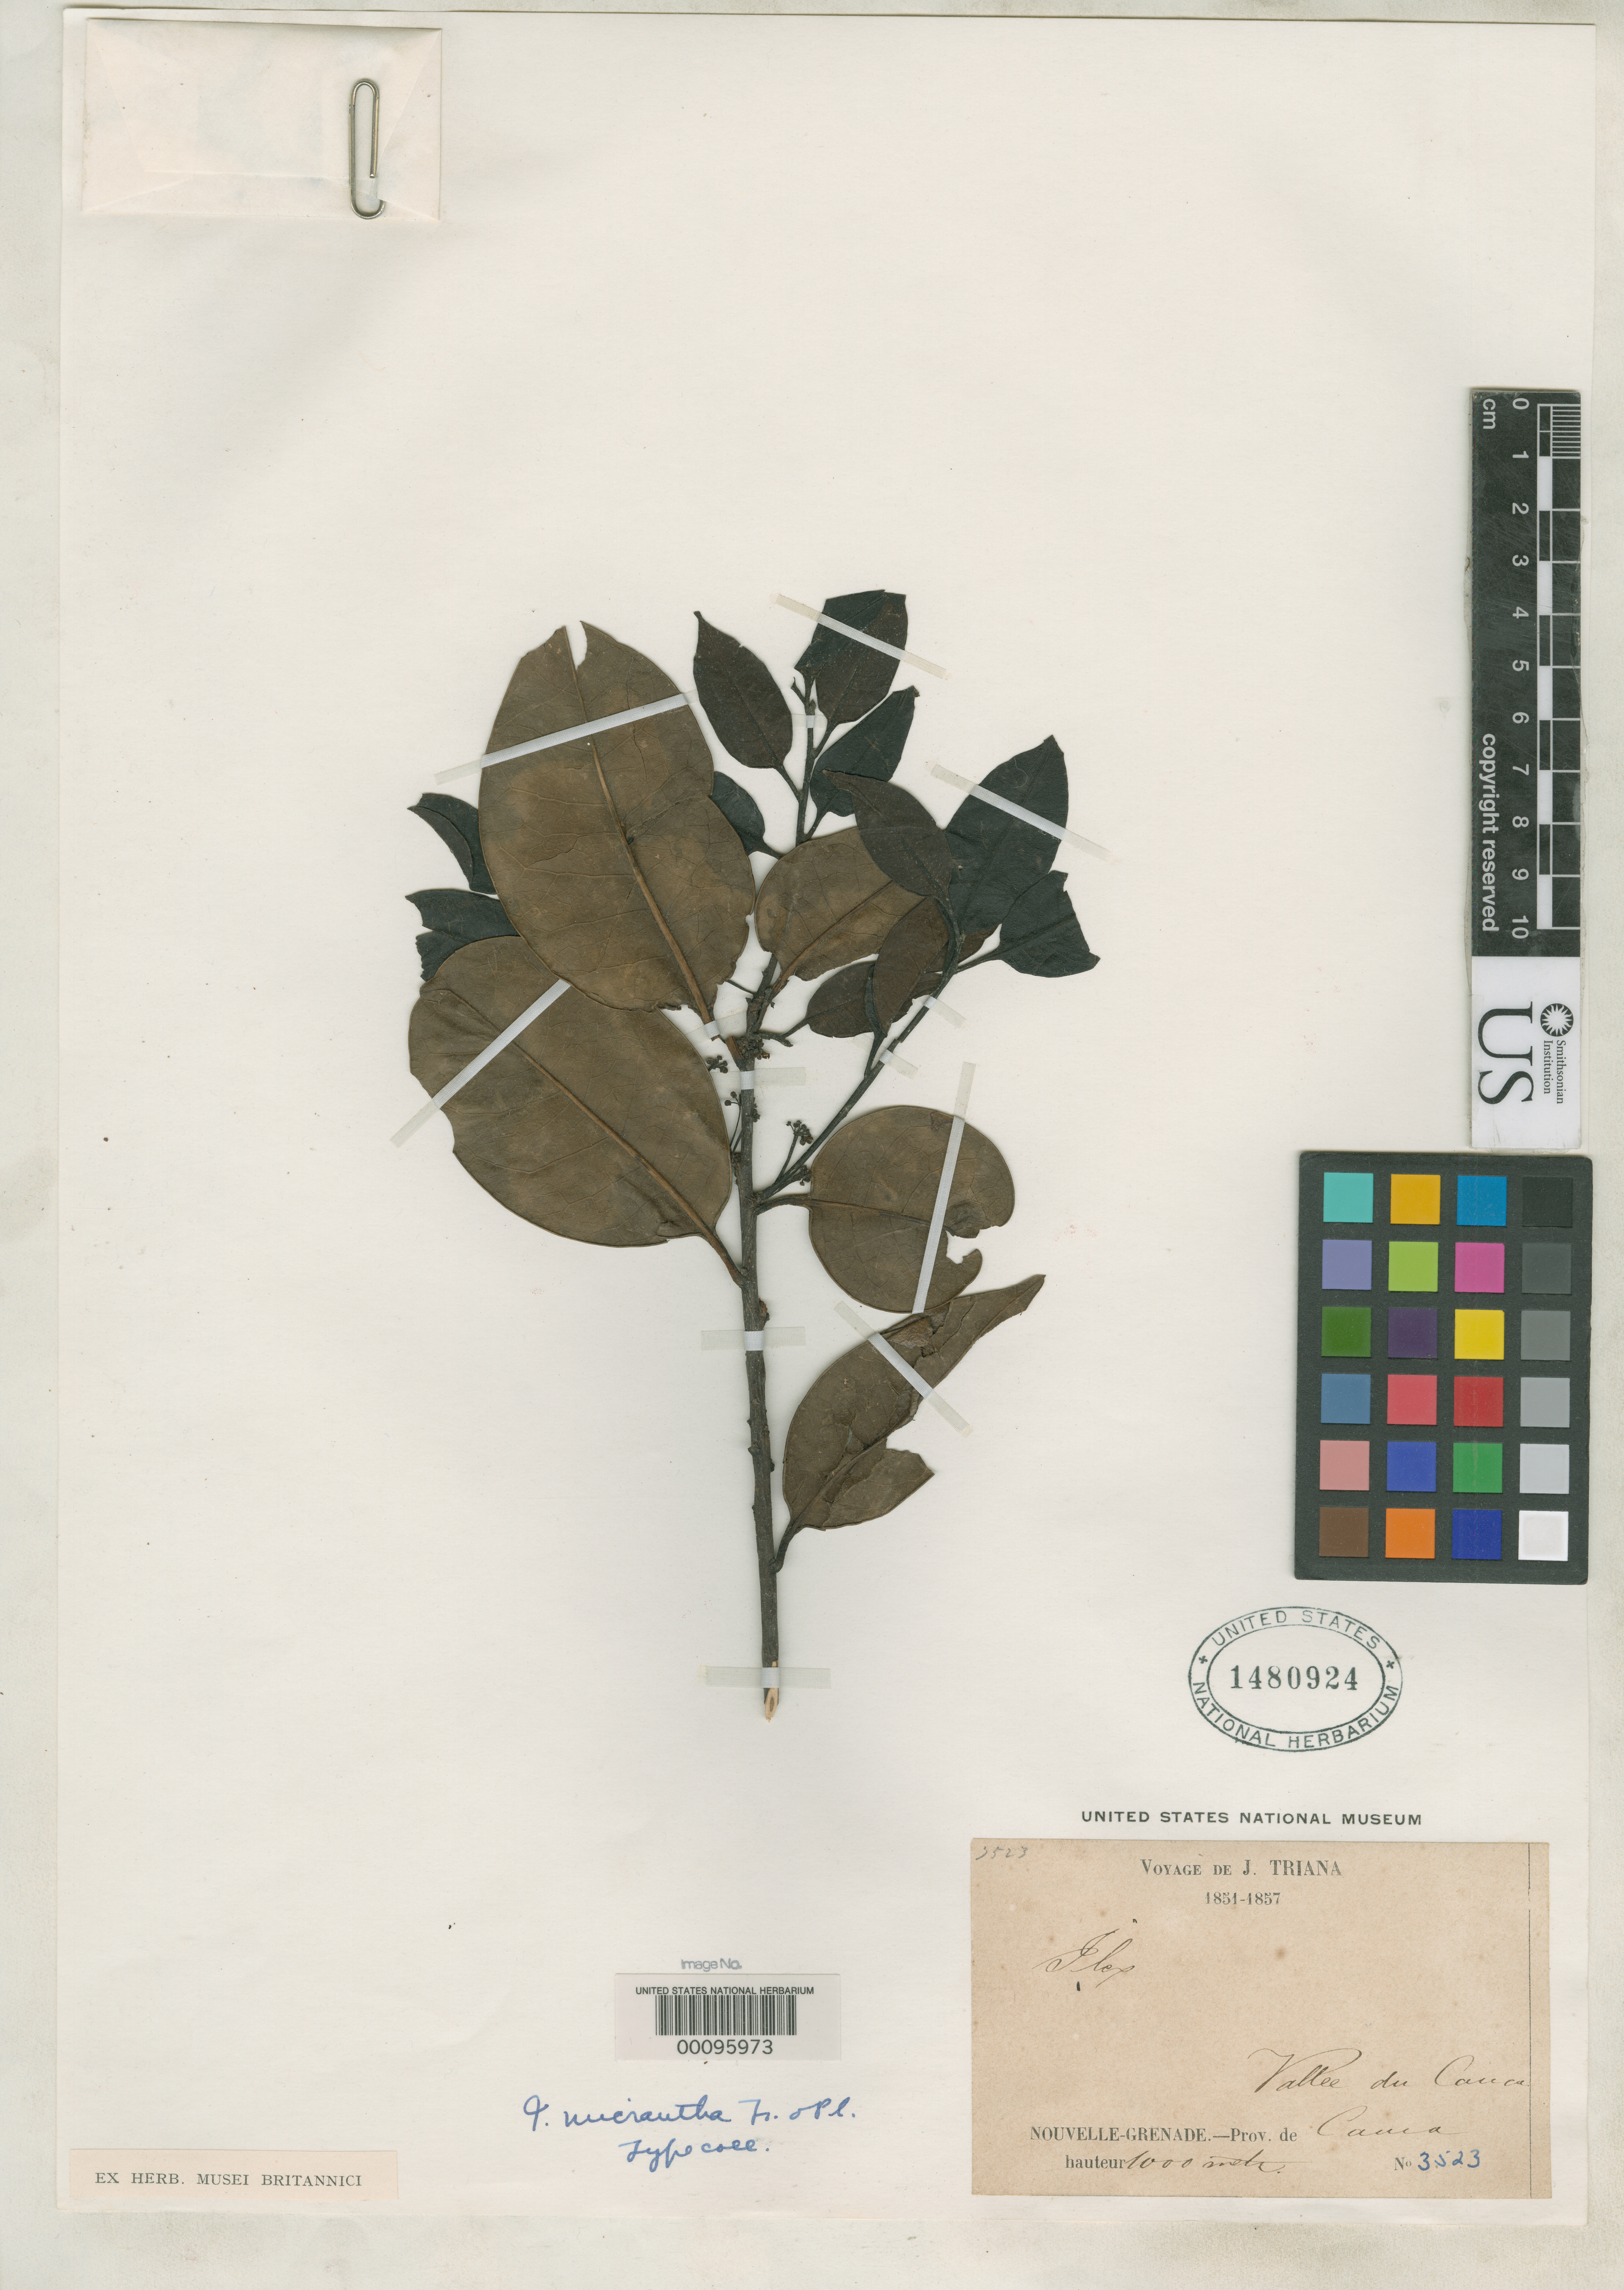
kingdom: Plantae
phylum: Tracheophyta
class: Magnoliopsida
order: Aquifoliales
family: Aquifoliaceae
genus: Ilex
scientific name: Ilex micrantha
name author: Triana & Planch.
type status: Isotype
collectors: J. J. Triana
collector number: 3523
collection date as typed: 1851 to -- --- 1857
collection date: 1851/1857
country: Colombia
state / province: Cauca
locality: Cauca Valley.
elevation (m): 1000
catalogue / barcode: US 1480924